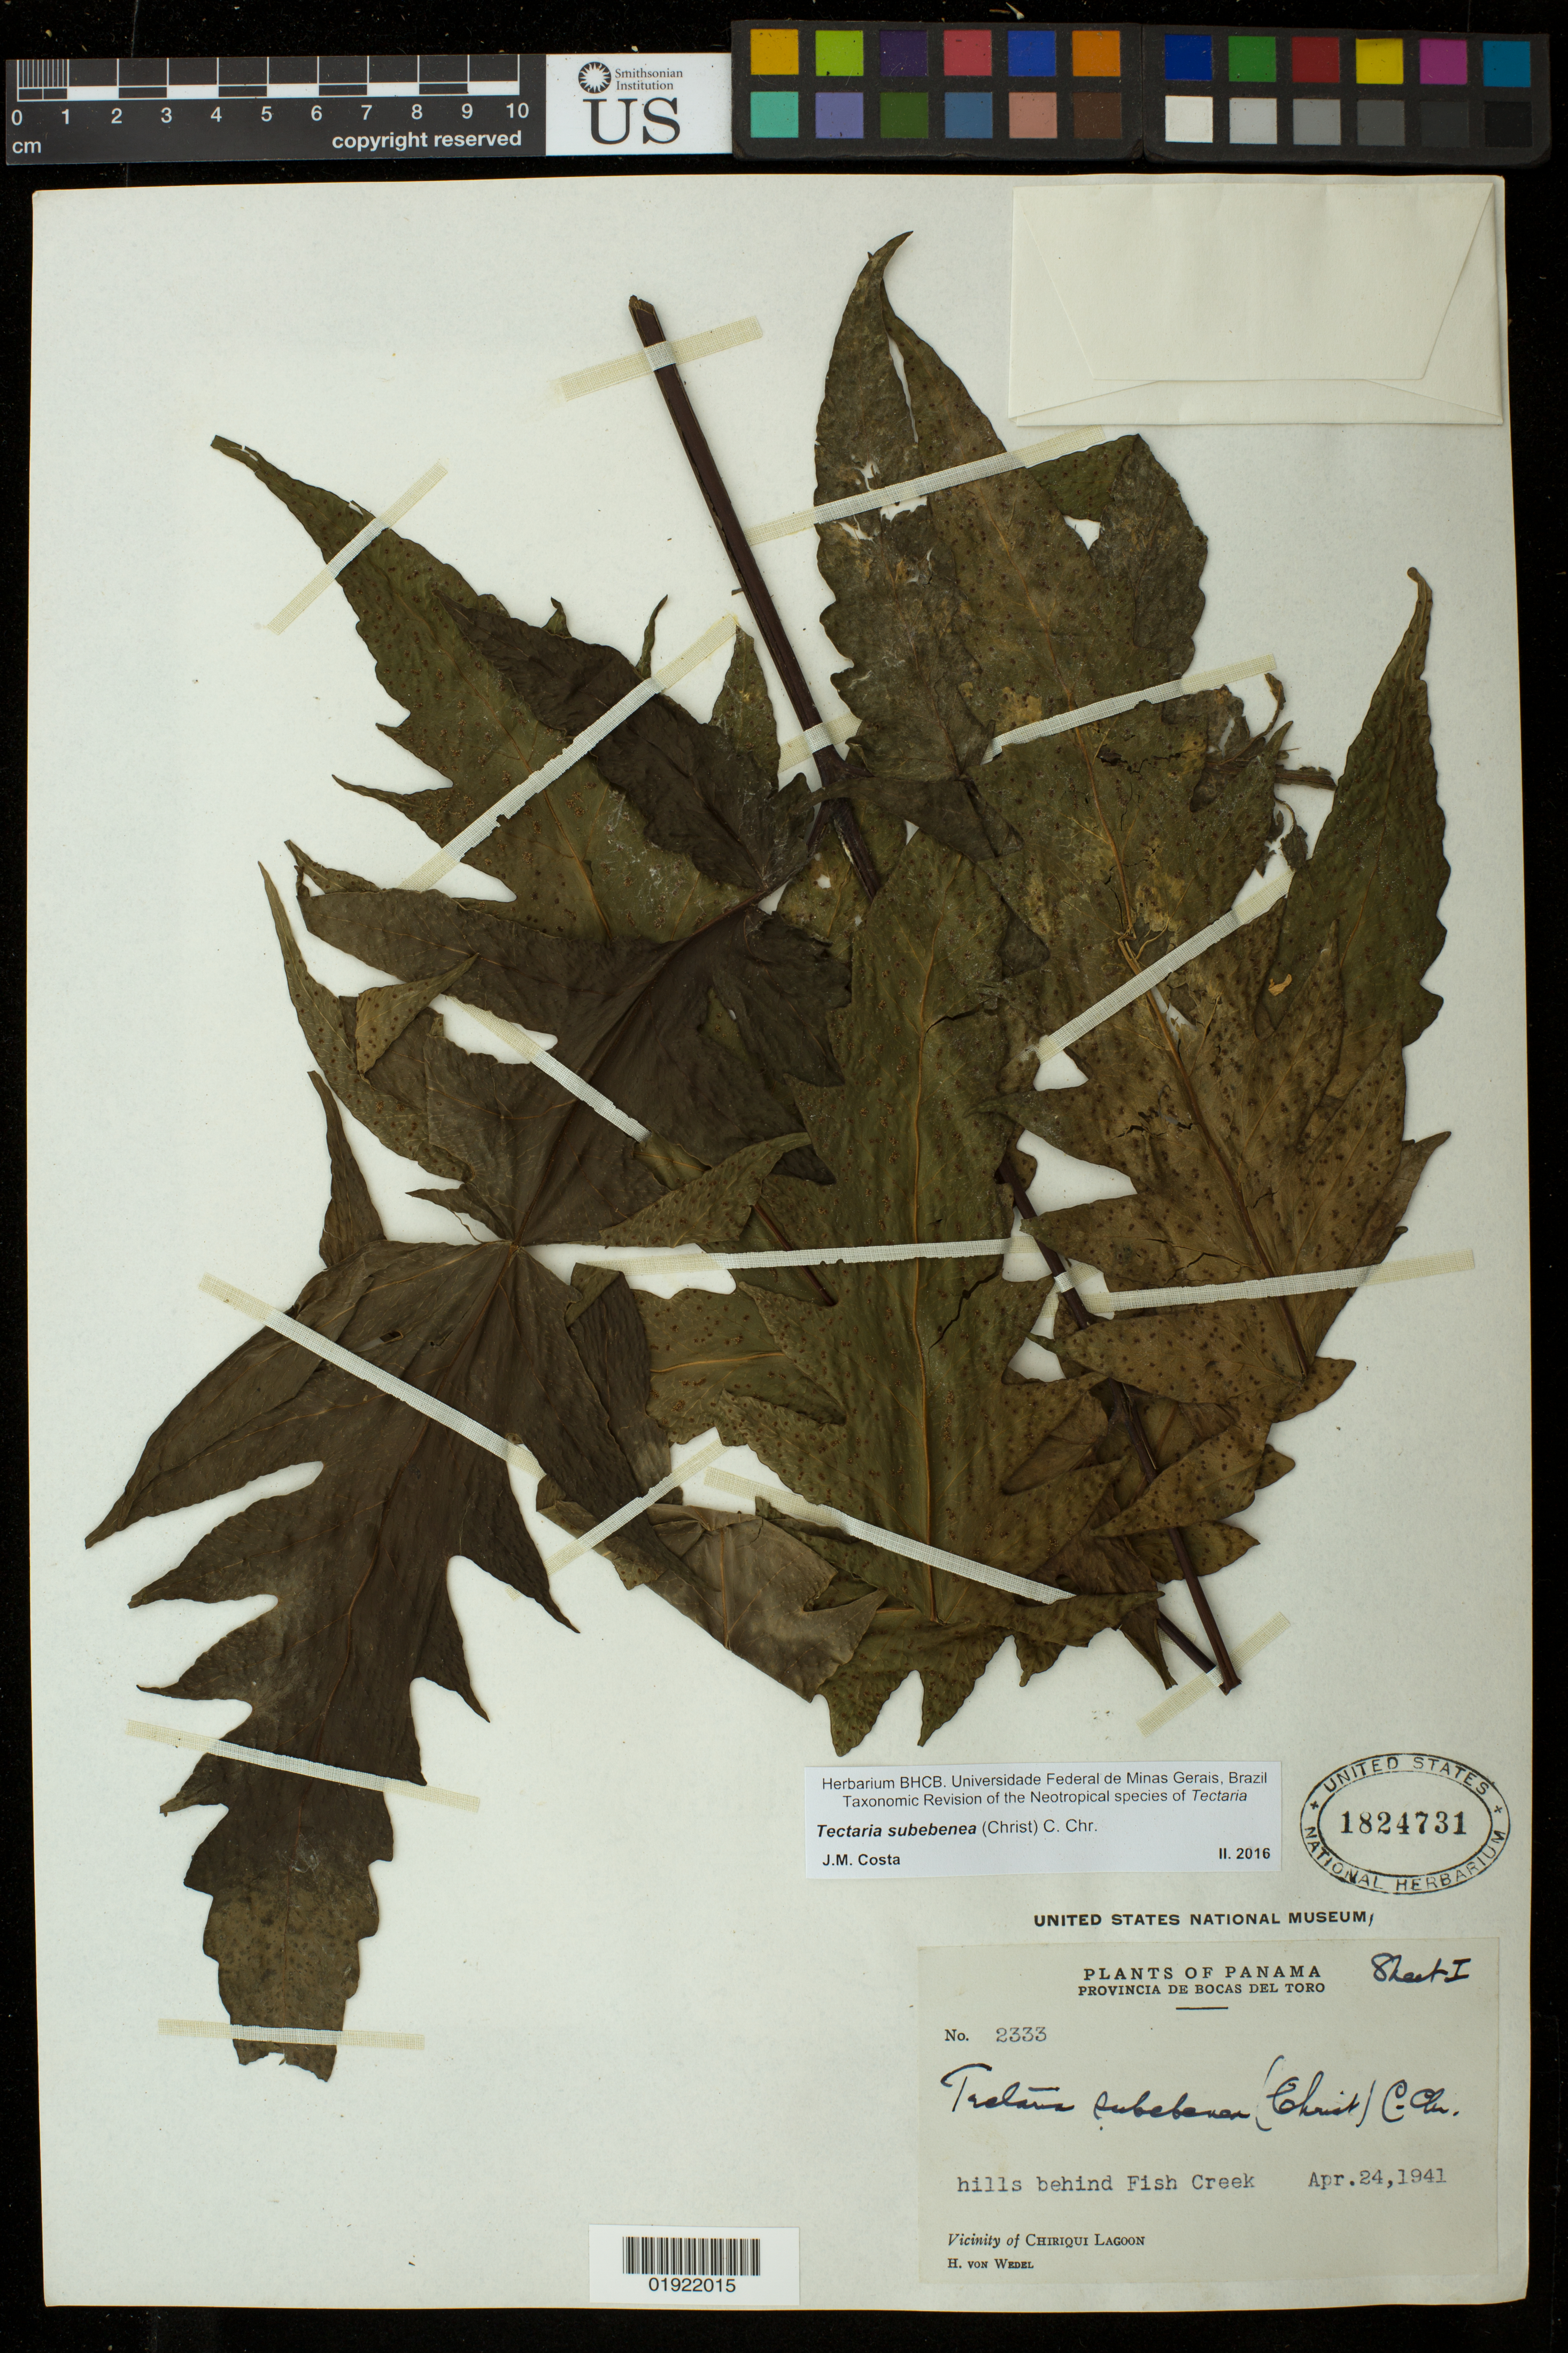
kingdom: Plantae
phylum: Tracheophyta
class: Polypodiopsida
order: Polypodiales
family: Tectariaceae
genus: Tectaria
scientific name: Tectaria subebenea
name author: (Christ) C. Chr.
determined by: Costa, J. M.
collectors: H. von Wedel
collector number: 2333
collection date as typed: Apr. 24, 1941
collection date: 1941-04-24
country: Panama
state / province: Bocas del Toro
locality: hills behind Fish Creek, Vicinity of Chiriqui Lagoon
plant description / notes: Sheet I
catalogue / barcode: US 1824731